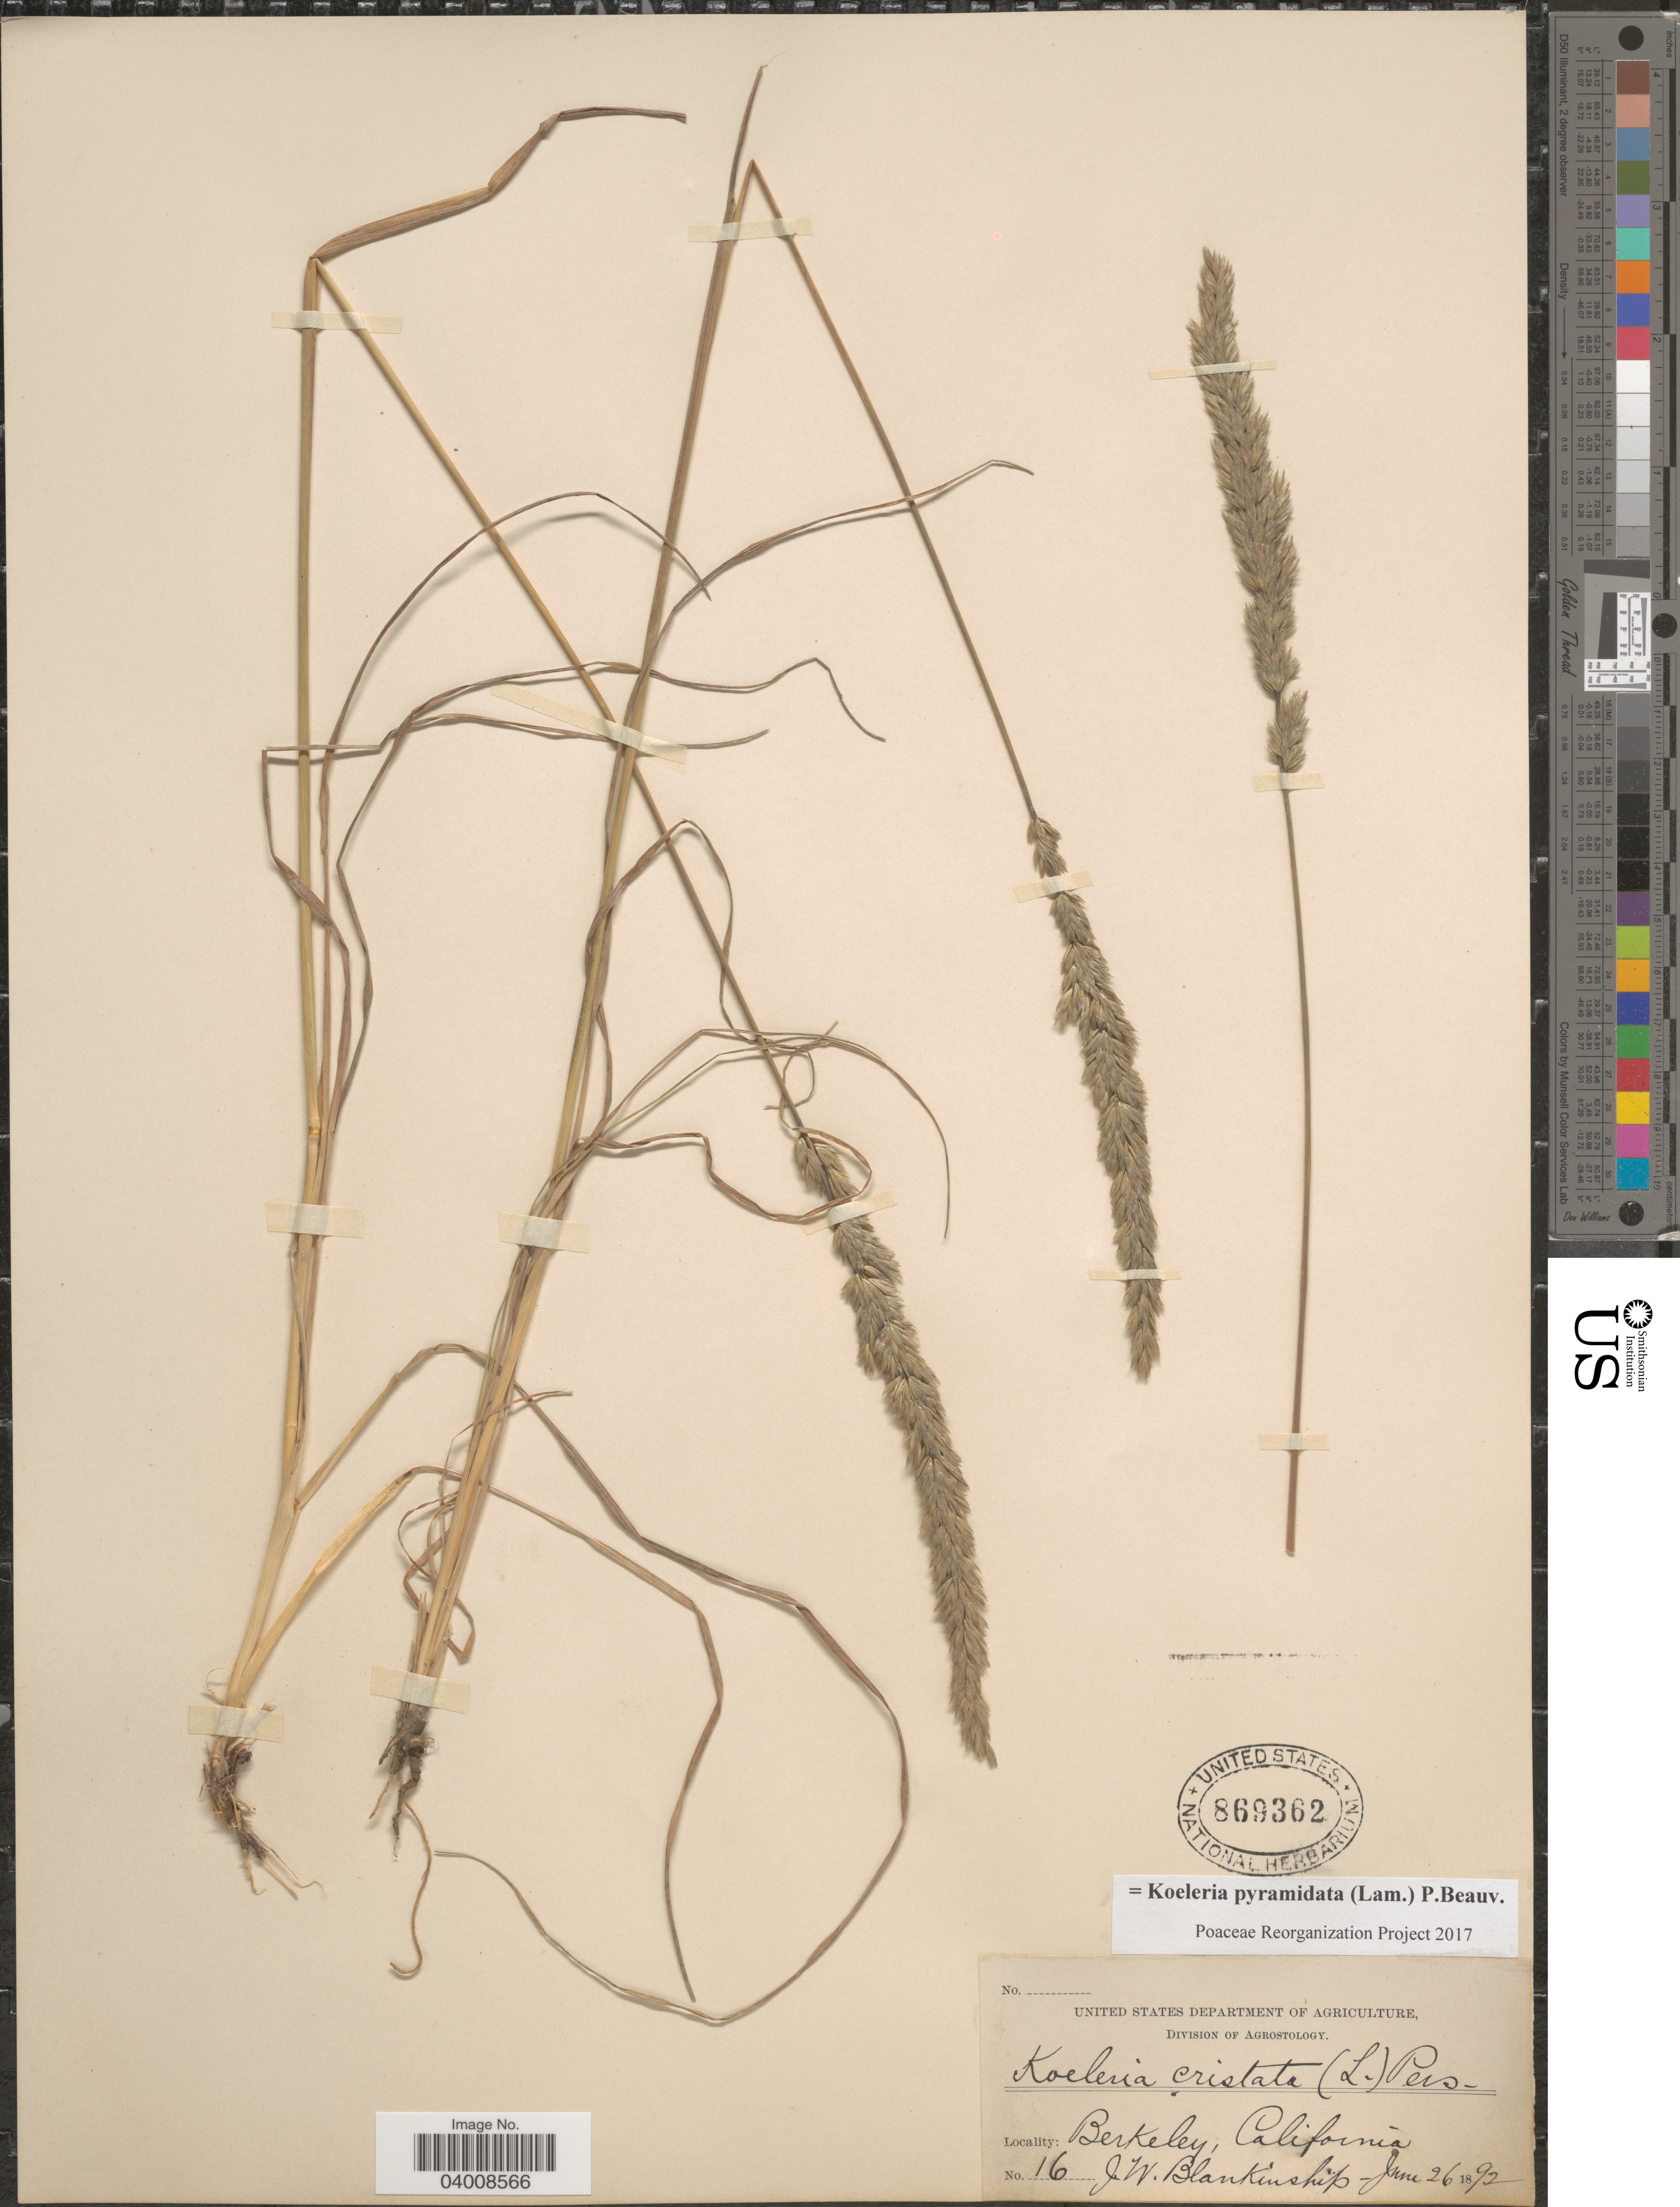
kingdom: Plantae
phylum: Tracheophyta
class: Liliopsida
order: Poales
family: Poaceae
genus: Koeleria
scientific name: Koeleria pyramidata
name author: (Lam.) P. Beauv.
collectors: J. W. Blankinship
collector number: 16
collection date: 1892-06-26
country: United States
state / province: California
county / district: Alameda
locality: Berkeley.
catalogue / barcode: US 869362